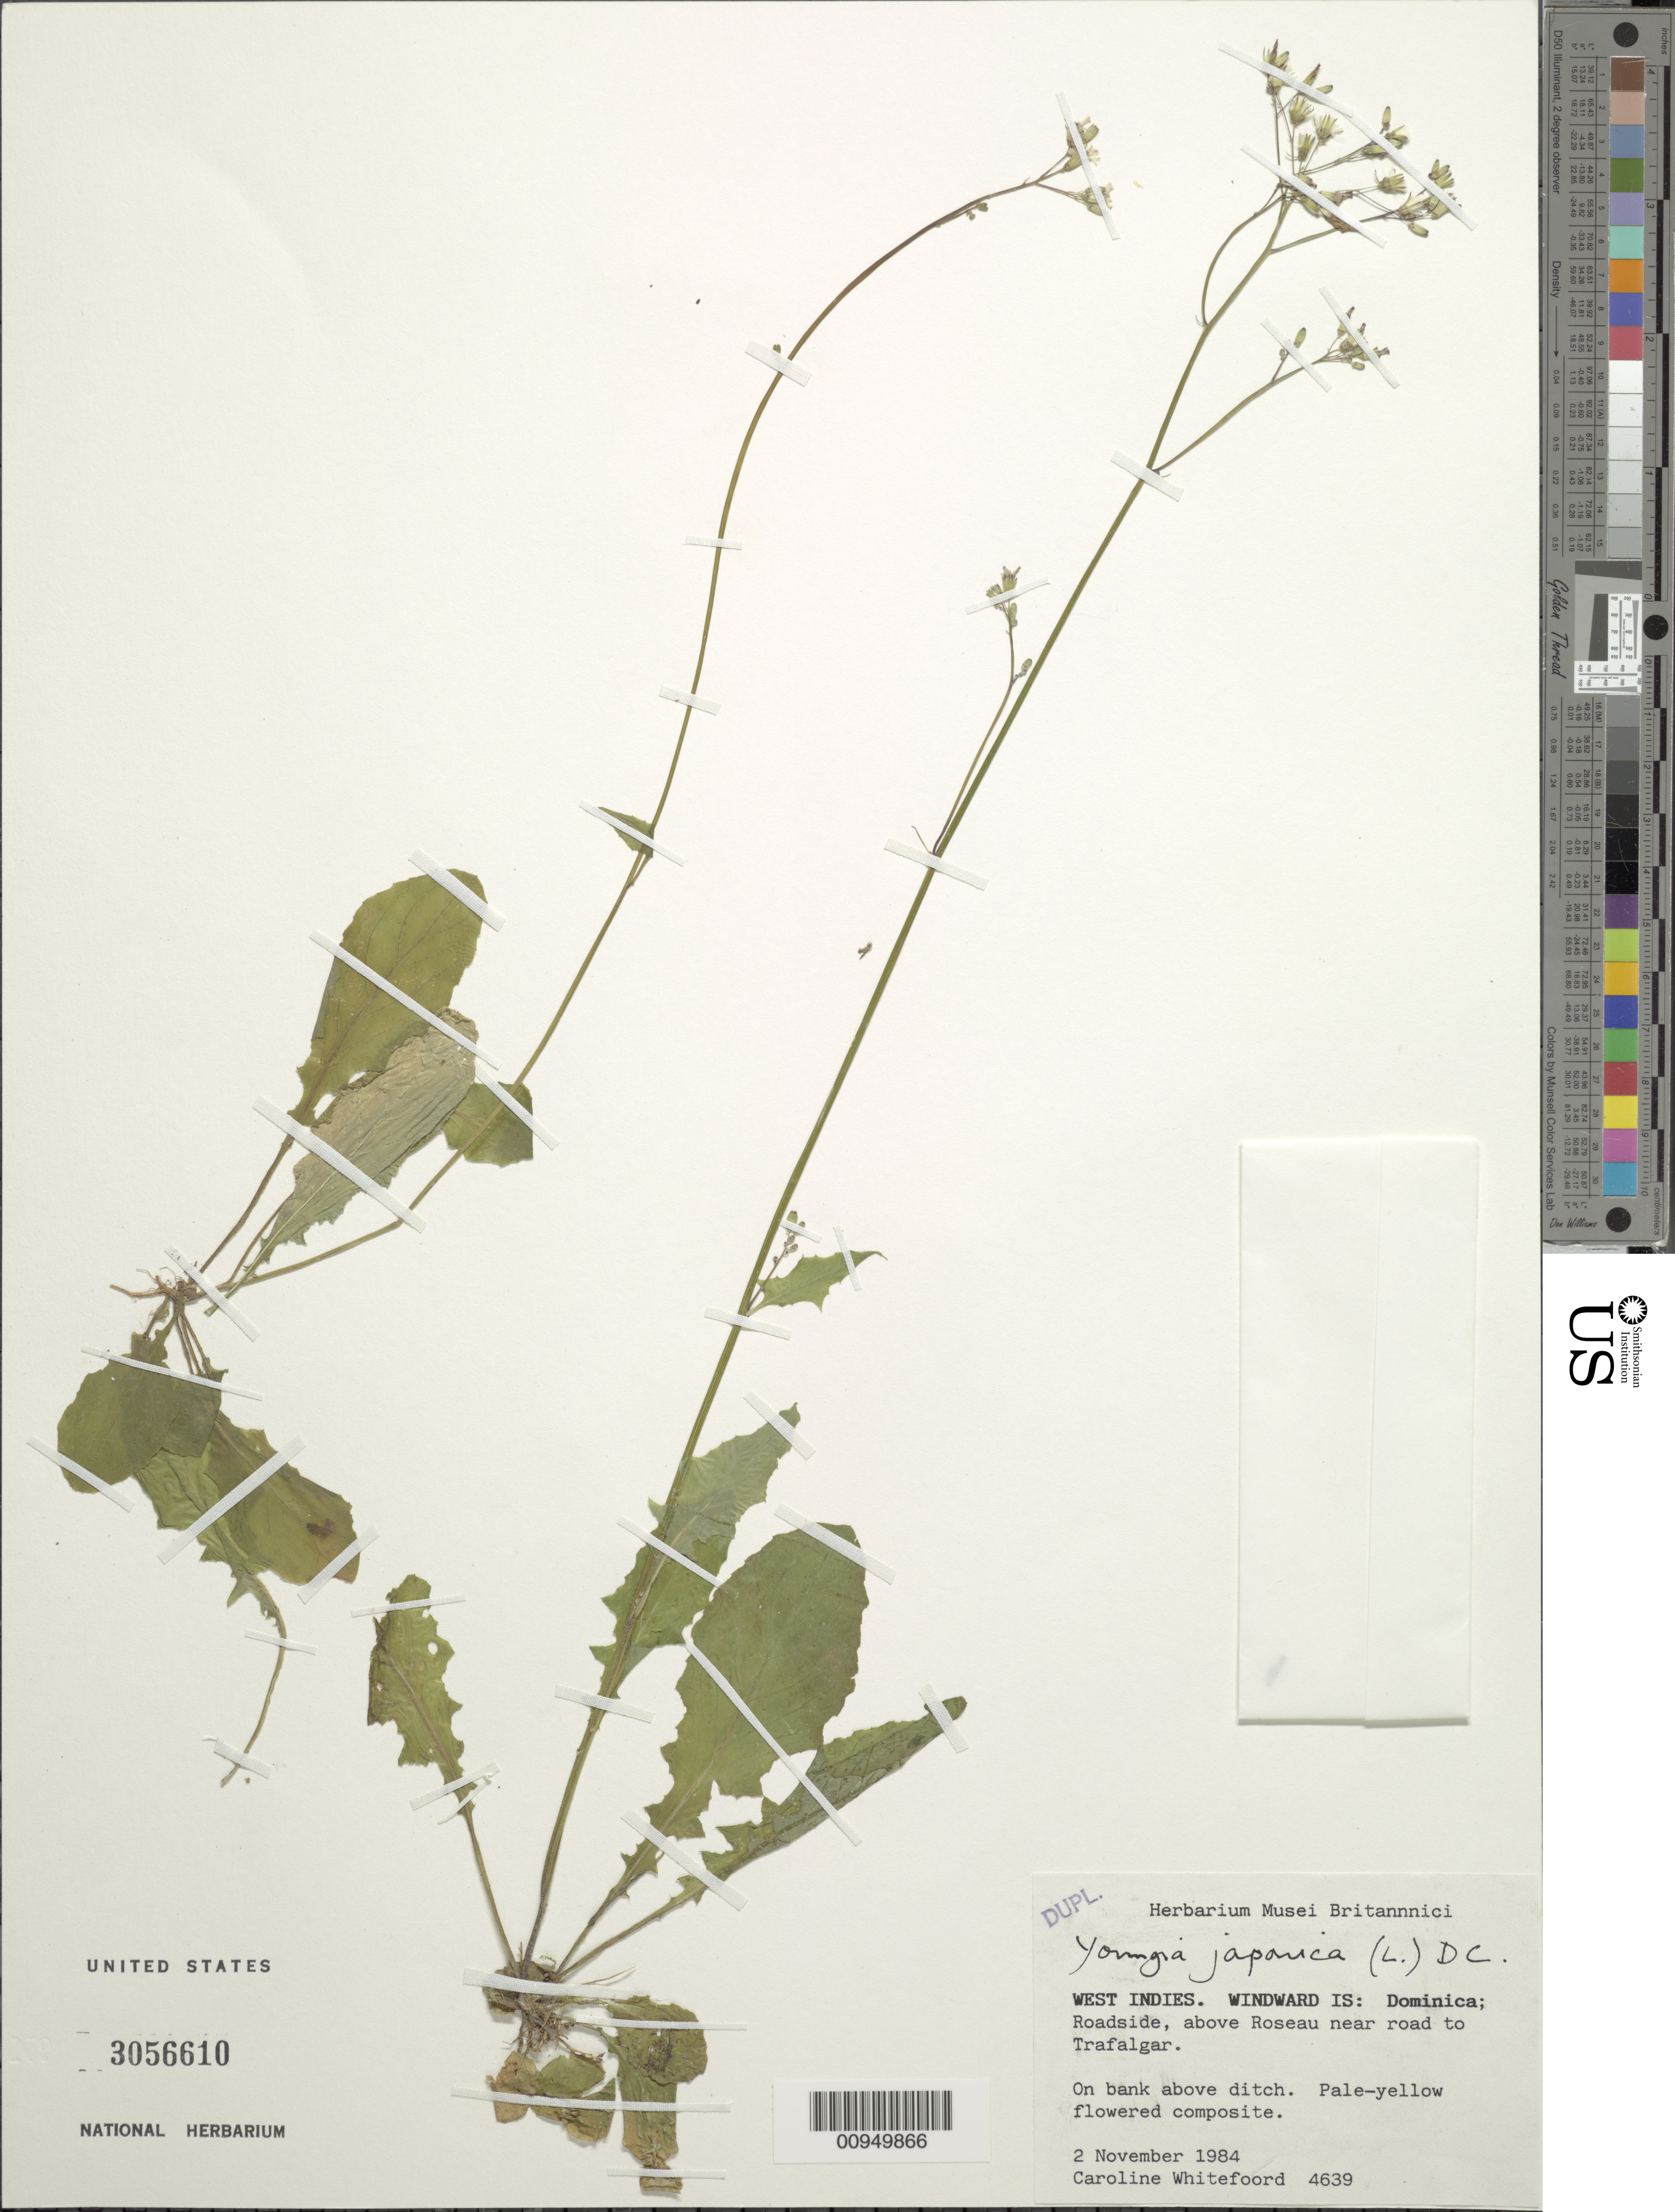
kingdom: Plantae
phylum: Tracheophyta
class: Magnoliopsida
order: Asterales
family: Asteraceae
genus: Youngia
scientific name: Youngia japonica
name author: (L.) DC.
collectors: C. Whitefoord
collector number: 4639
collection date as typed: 02 Nov 1984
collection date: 1984-11-02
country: Dominica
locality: Above Roseau near road to Trafalgar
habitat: Roadside, on bank above ditch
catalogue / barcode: US 3056610